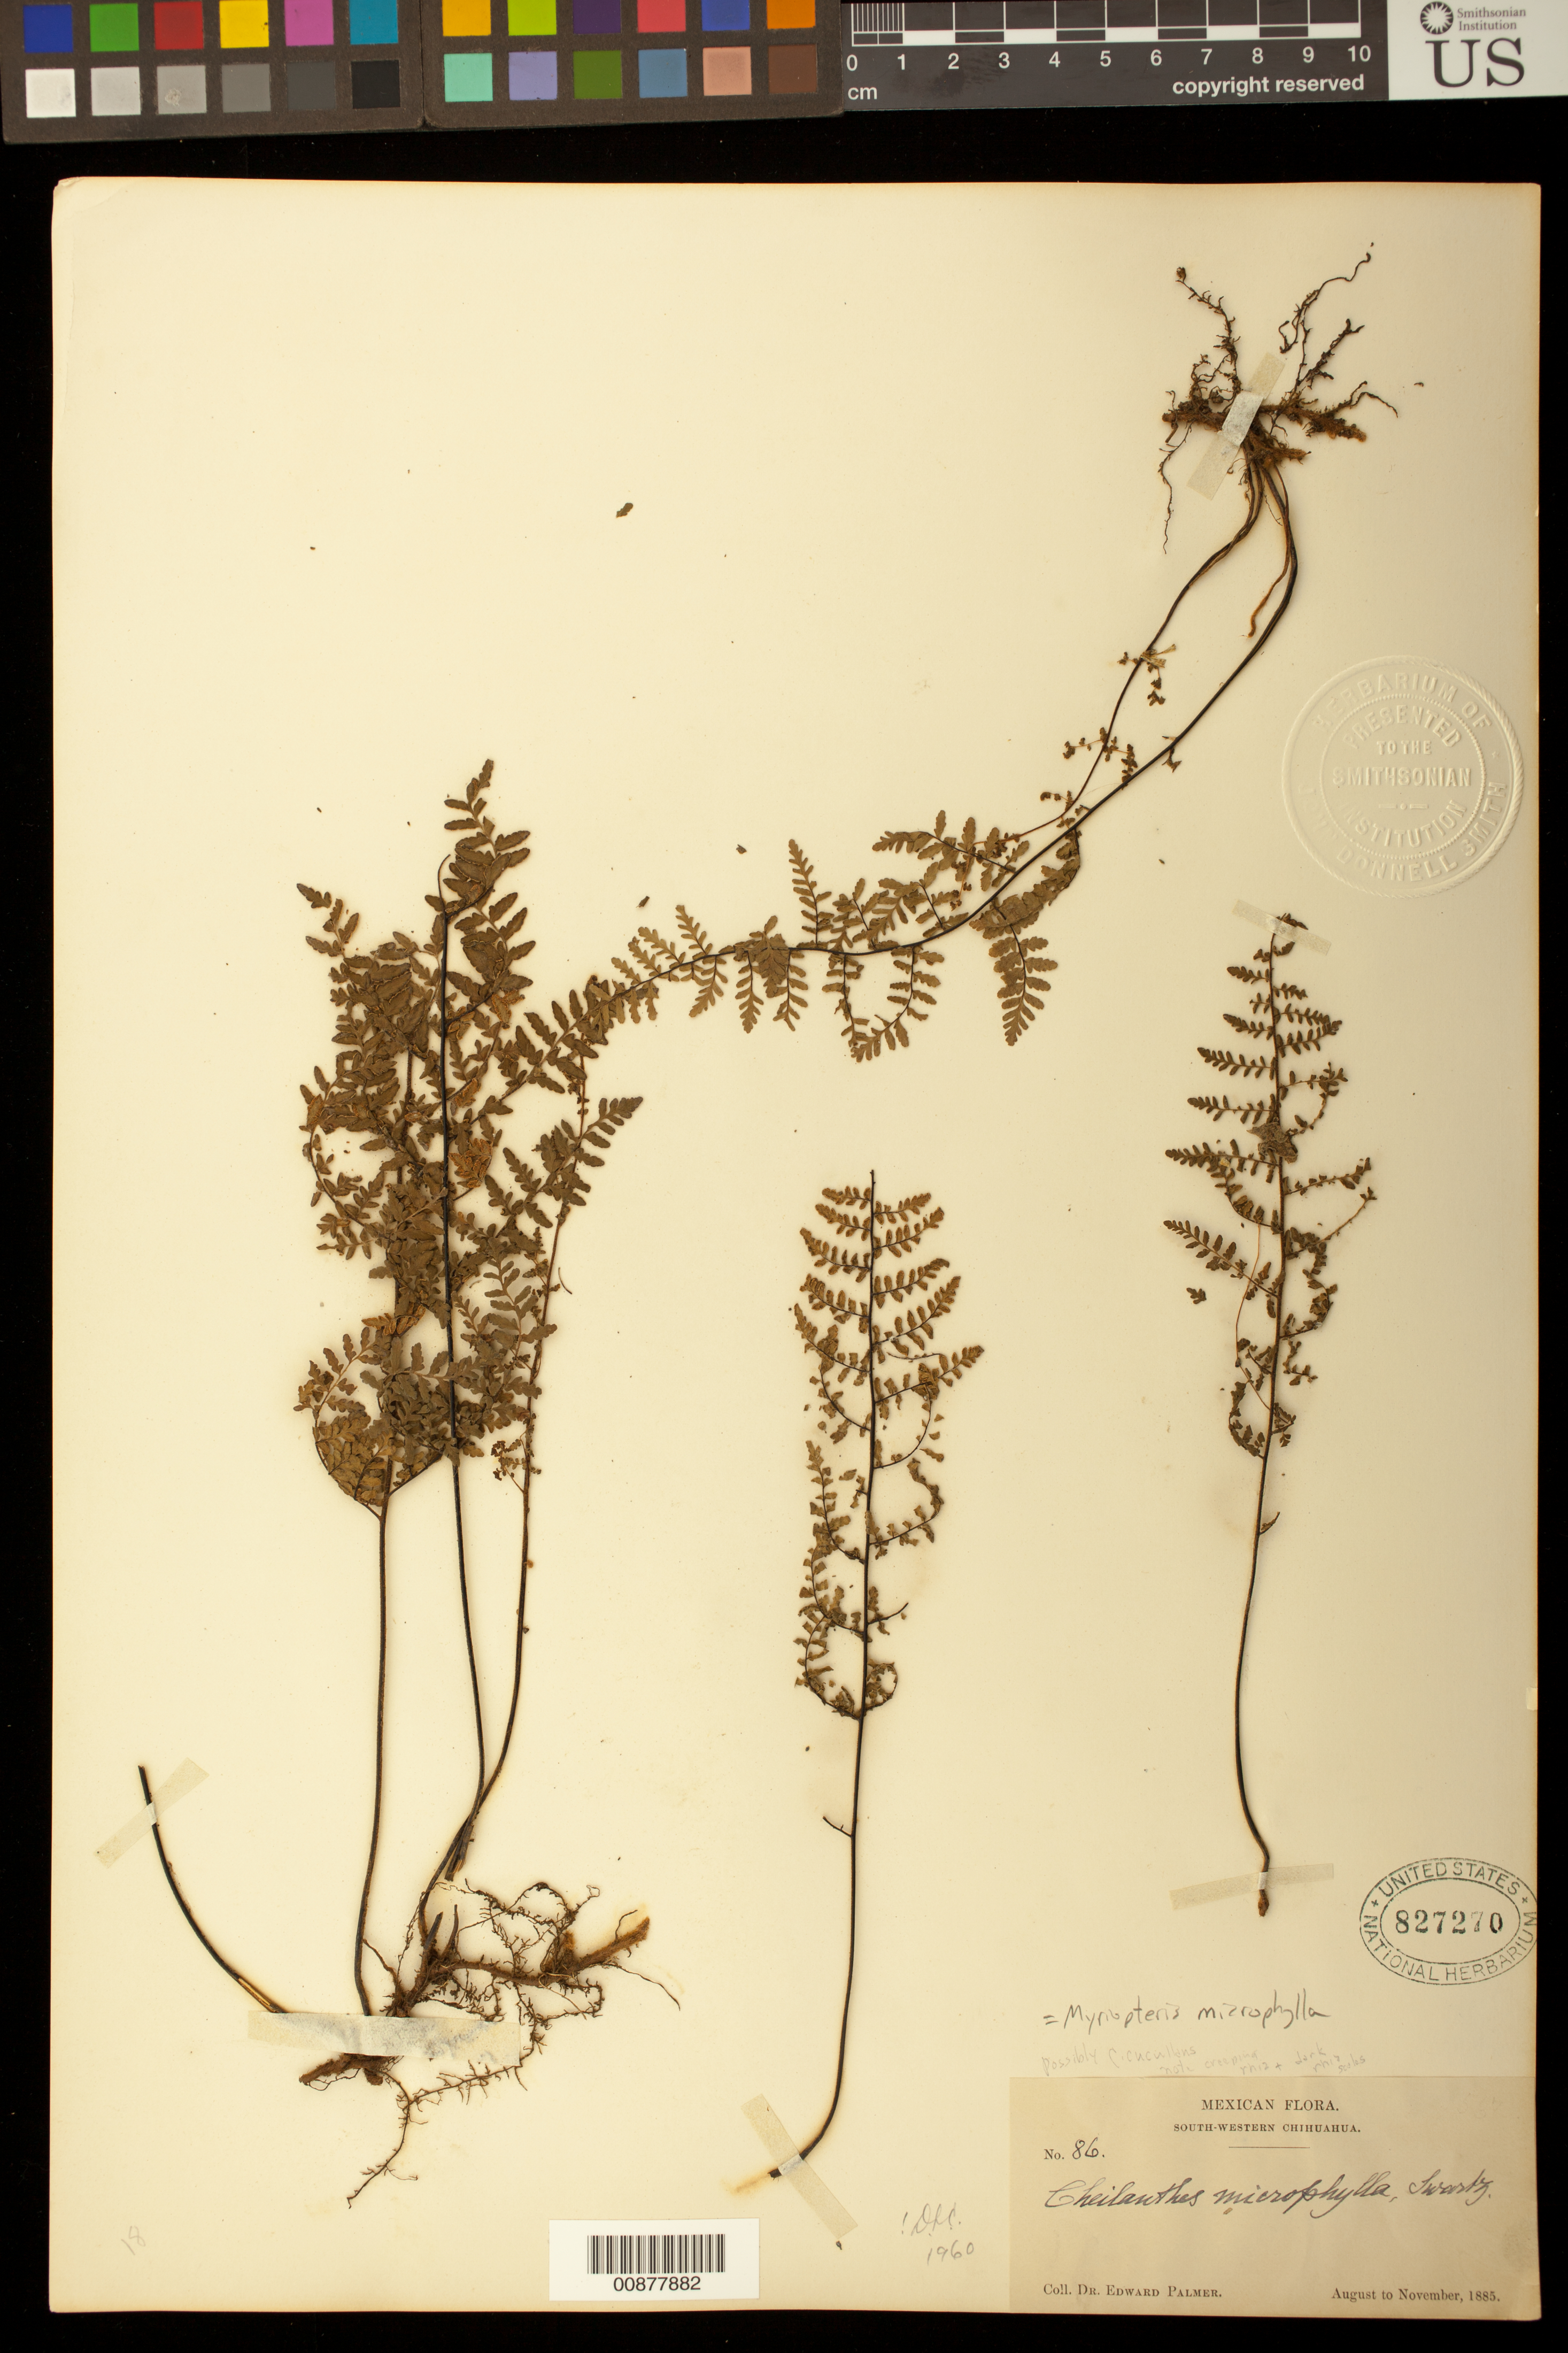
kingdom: Plantae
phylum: Tracheophyta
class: Polypodiopsida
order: Polypodiales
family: Pteridaceae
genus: Myriopteris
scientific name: Myriopteris microphylla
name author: (Sw.) Grusz & Windham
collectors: E. Palmer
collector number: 86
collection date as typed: Aug 1885 to -- Nov 1885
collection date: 1885-08/1885-11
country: Mexico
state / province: Chihuahua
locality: South-Western Chihuahua.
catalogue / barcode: US 827270